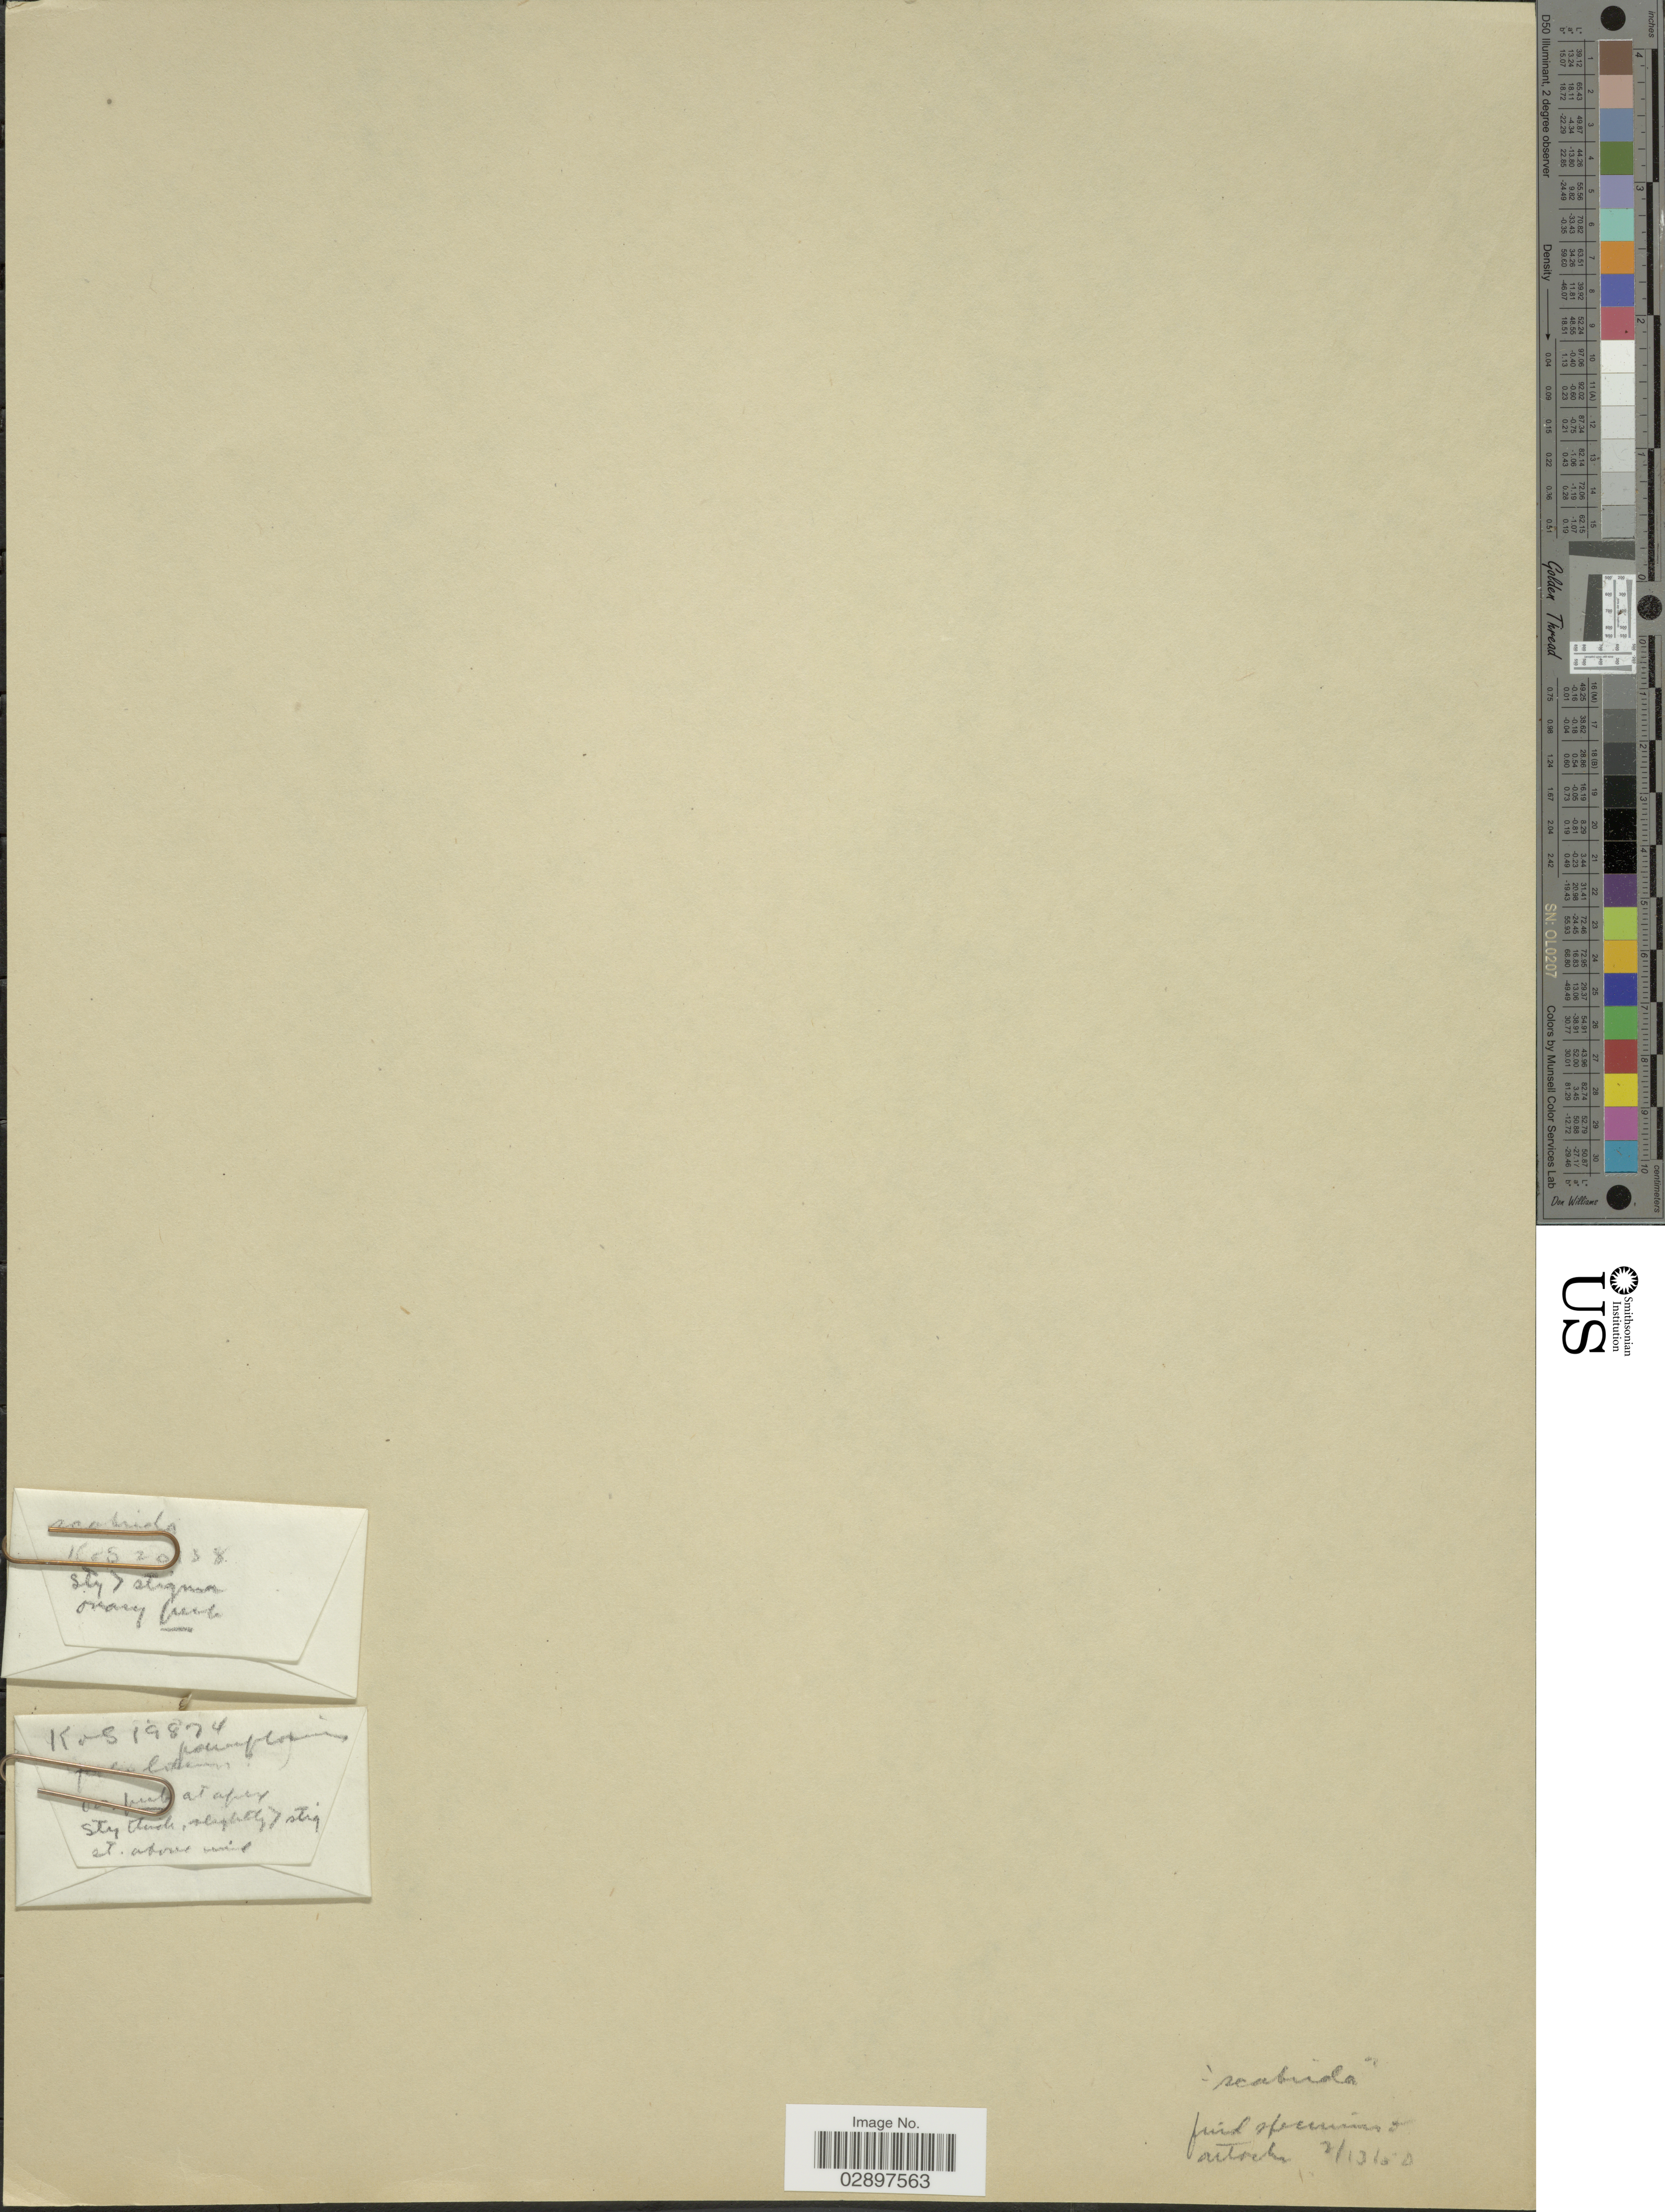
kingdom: Plantae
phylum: Tracheophyta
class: Magnoliopsida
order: Boraginales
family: Heliotropiaceae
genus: Tournefortia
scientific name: Tournefortia scabrida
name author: Kunth